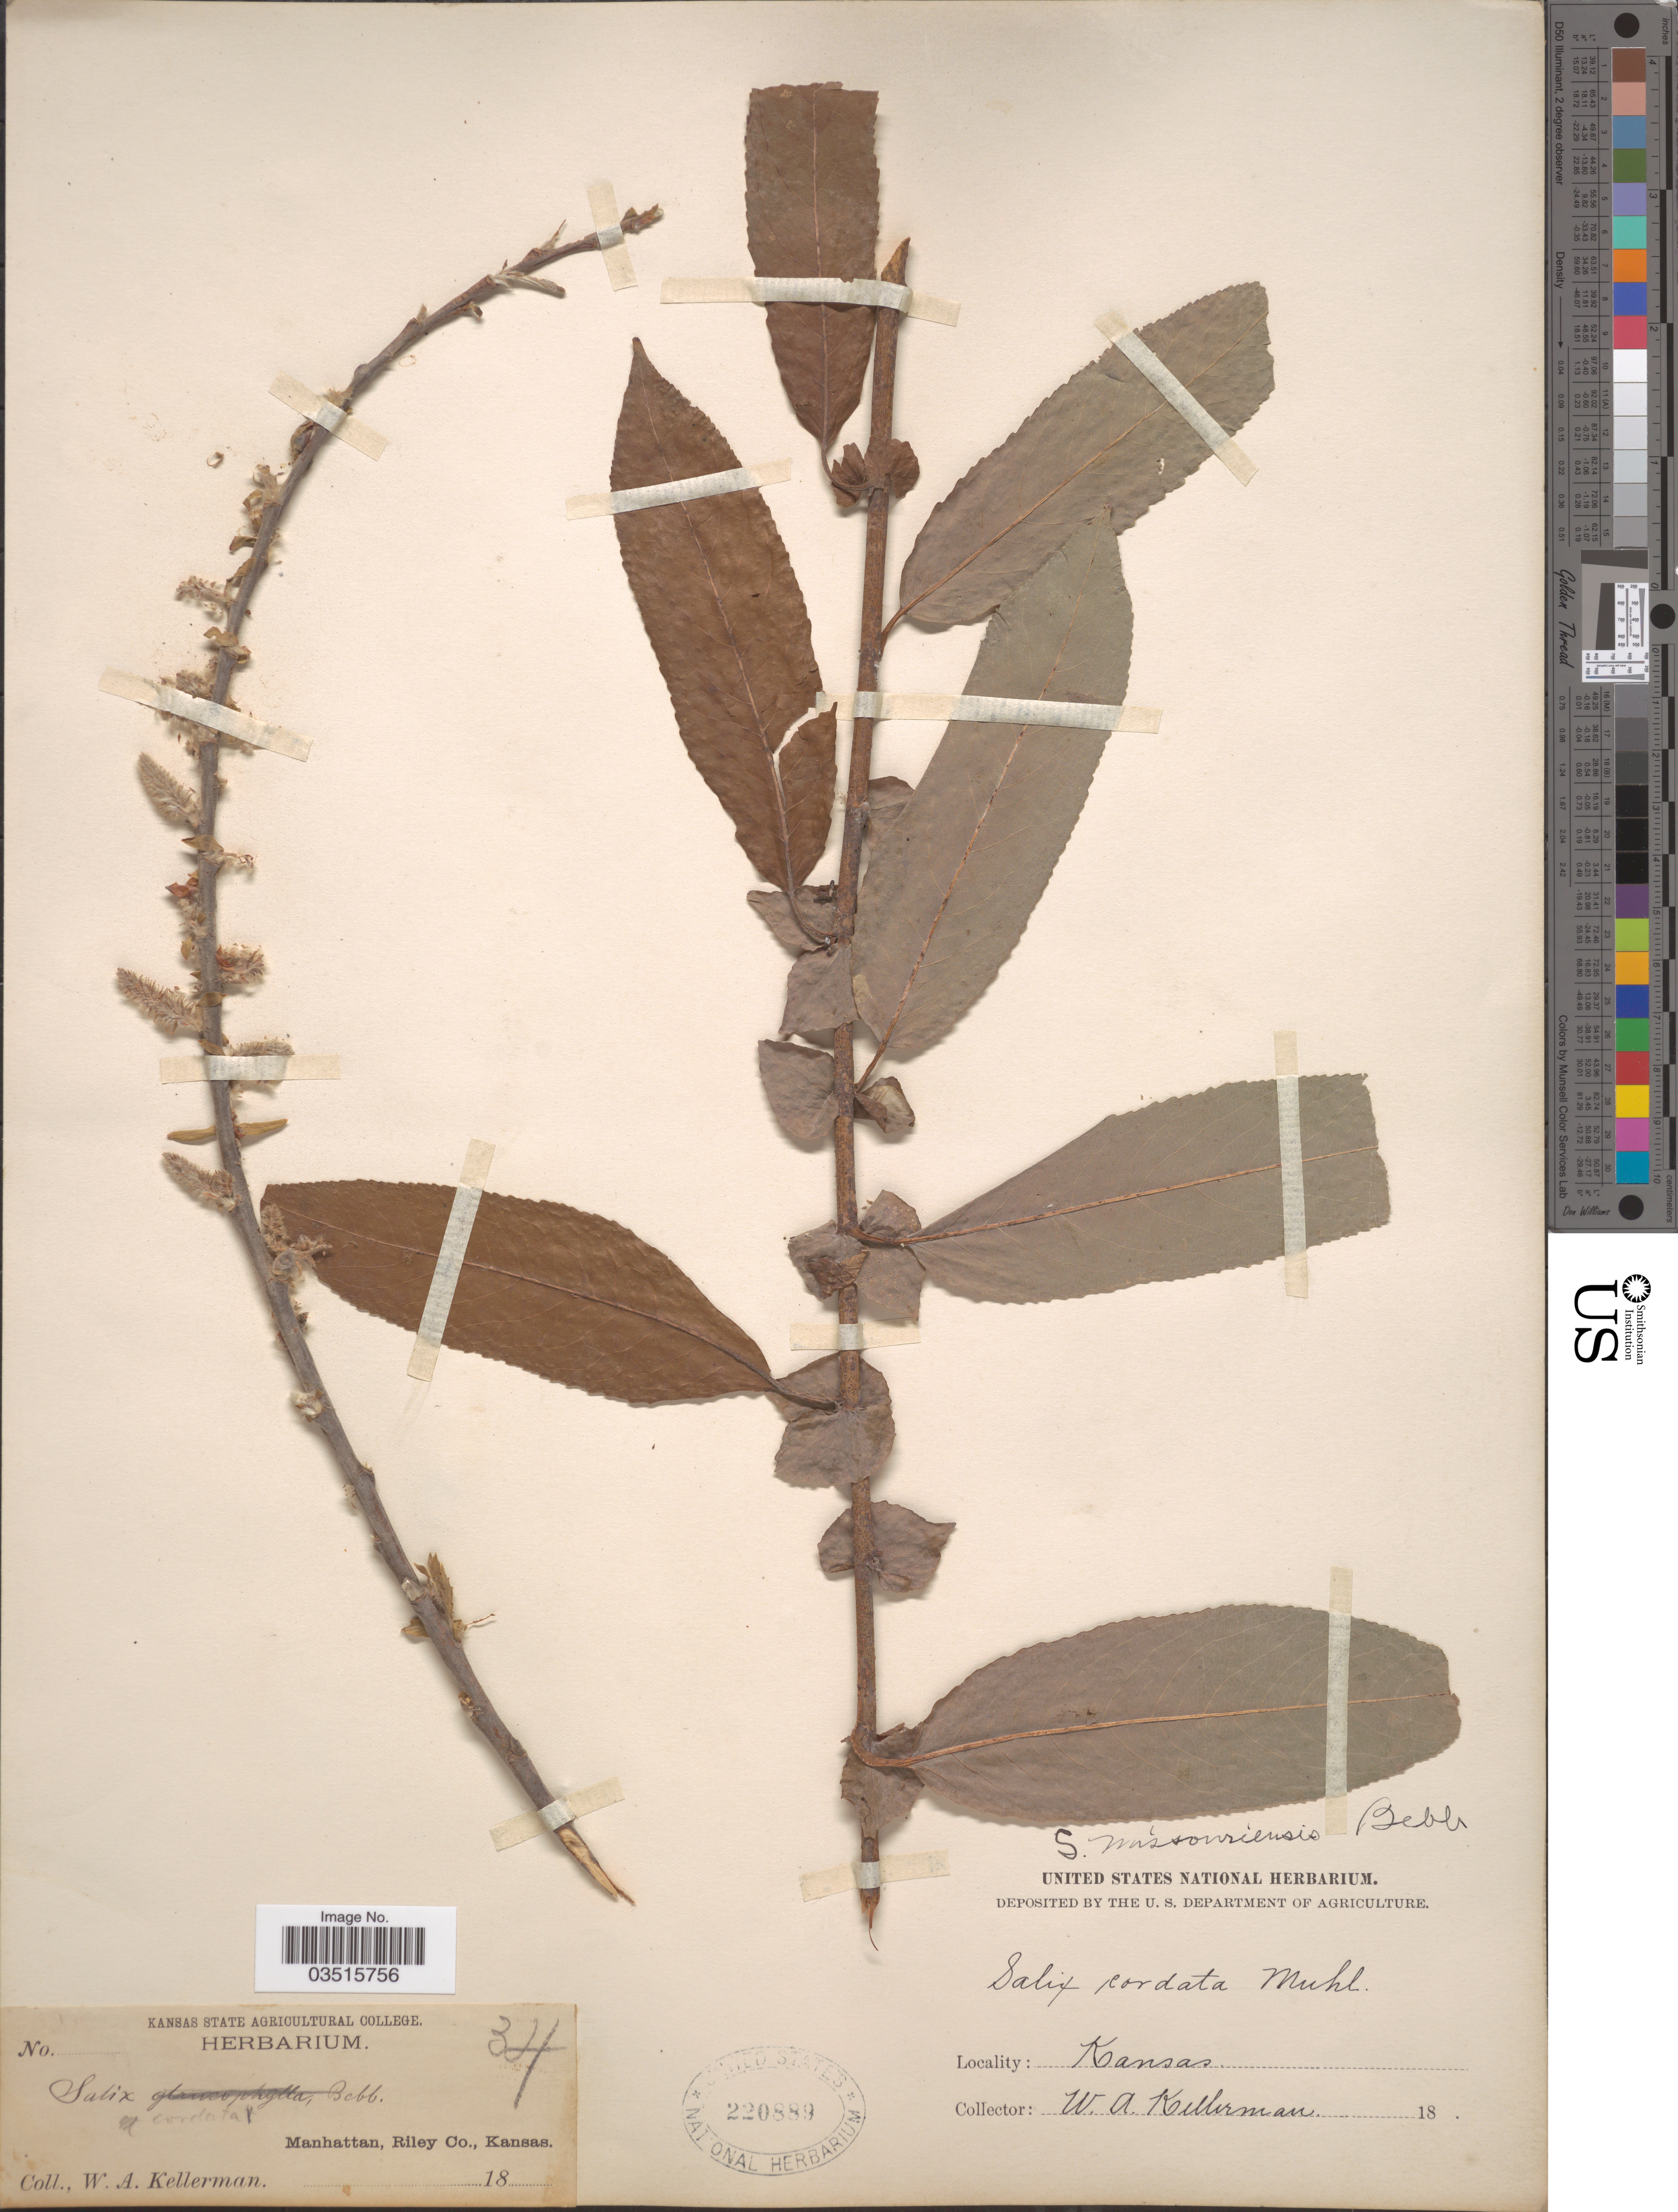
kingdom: Plantae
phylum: Tracheophyta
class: Magnoliopsida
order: Malpighiales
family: Salicaceae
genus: Salix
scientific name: Salix missouriensis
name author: Bebb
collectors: W. Kellerman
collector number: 34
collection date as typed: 18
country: United States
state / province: Kansas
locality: Manhattan, Riley Co.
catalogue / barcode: US 220889